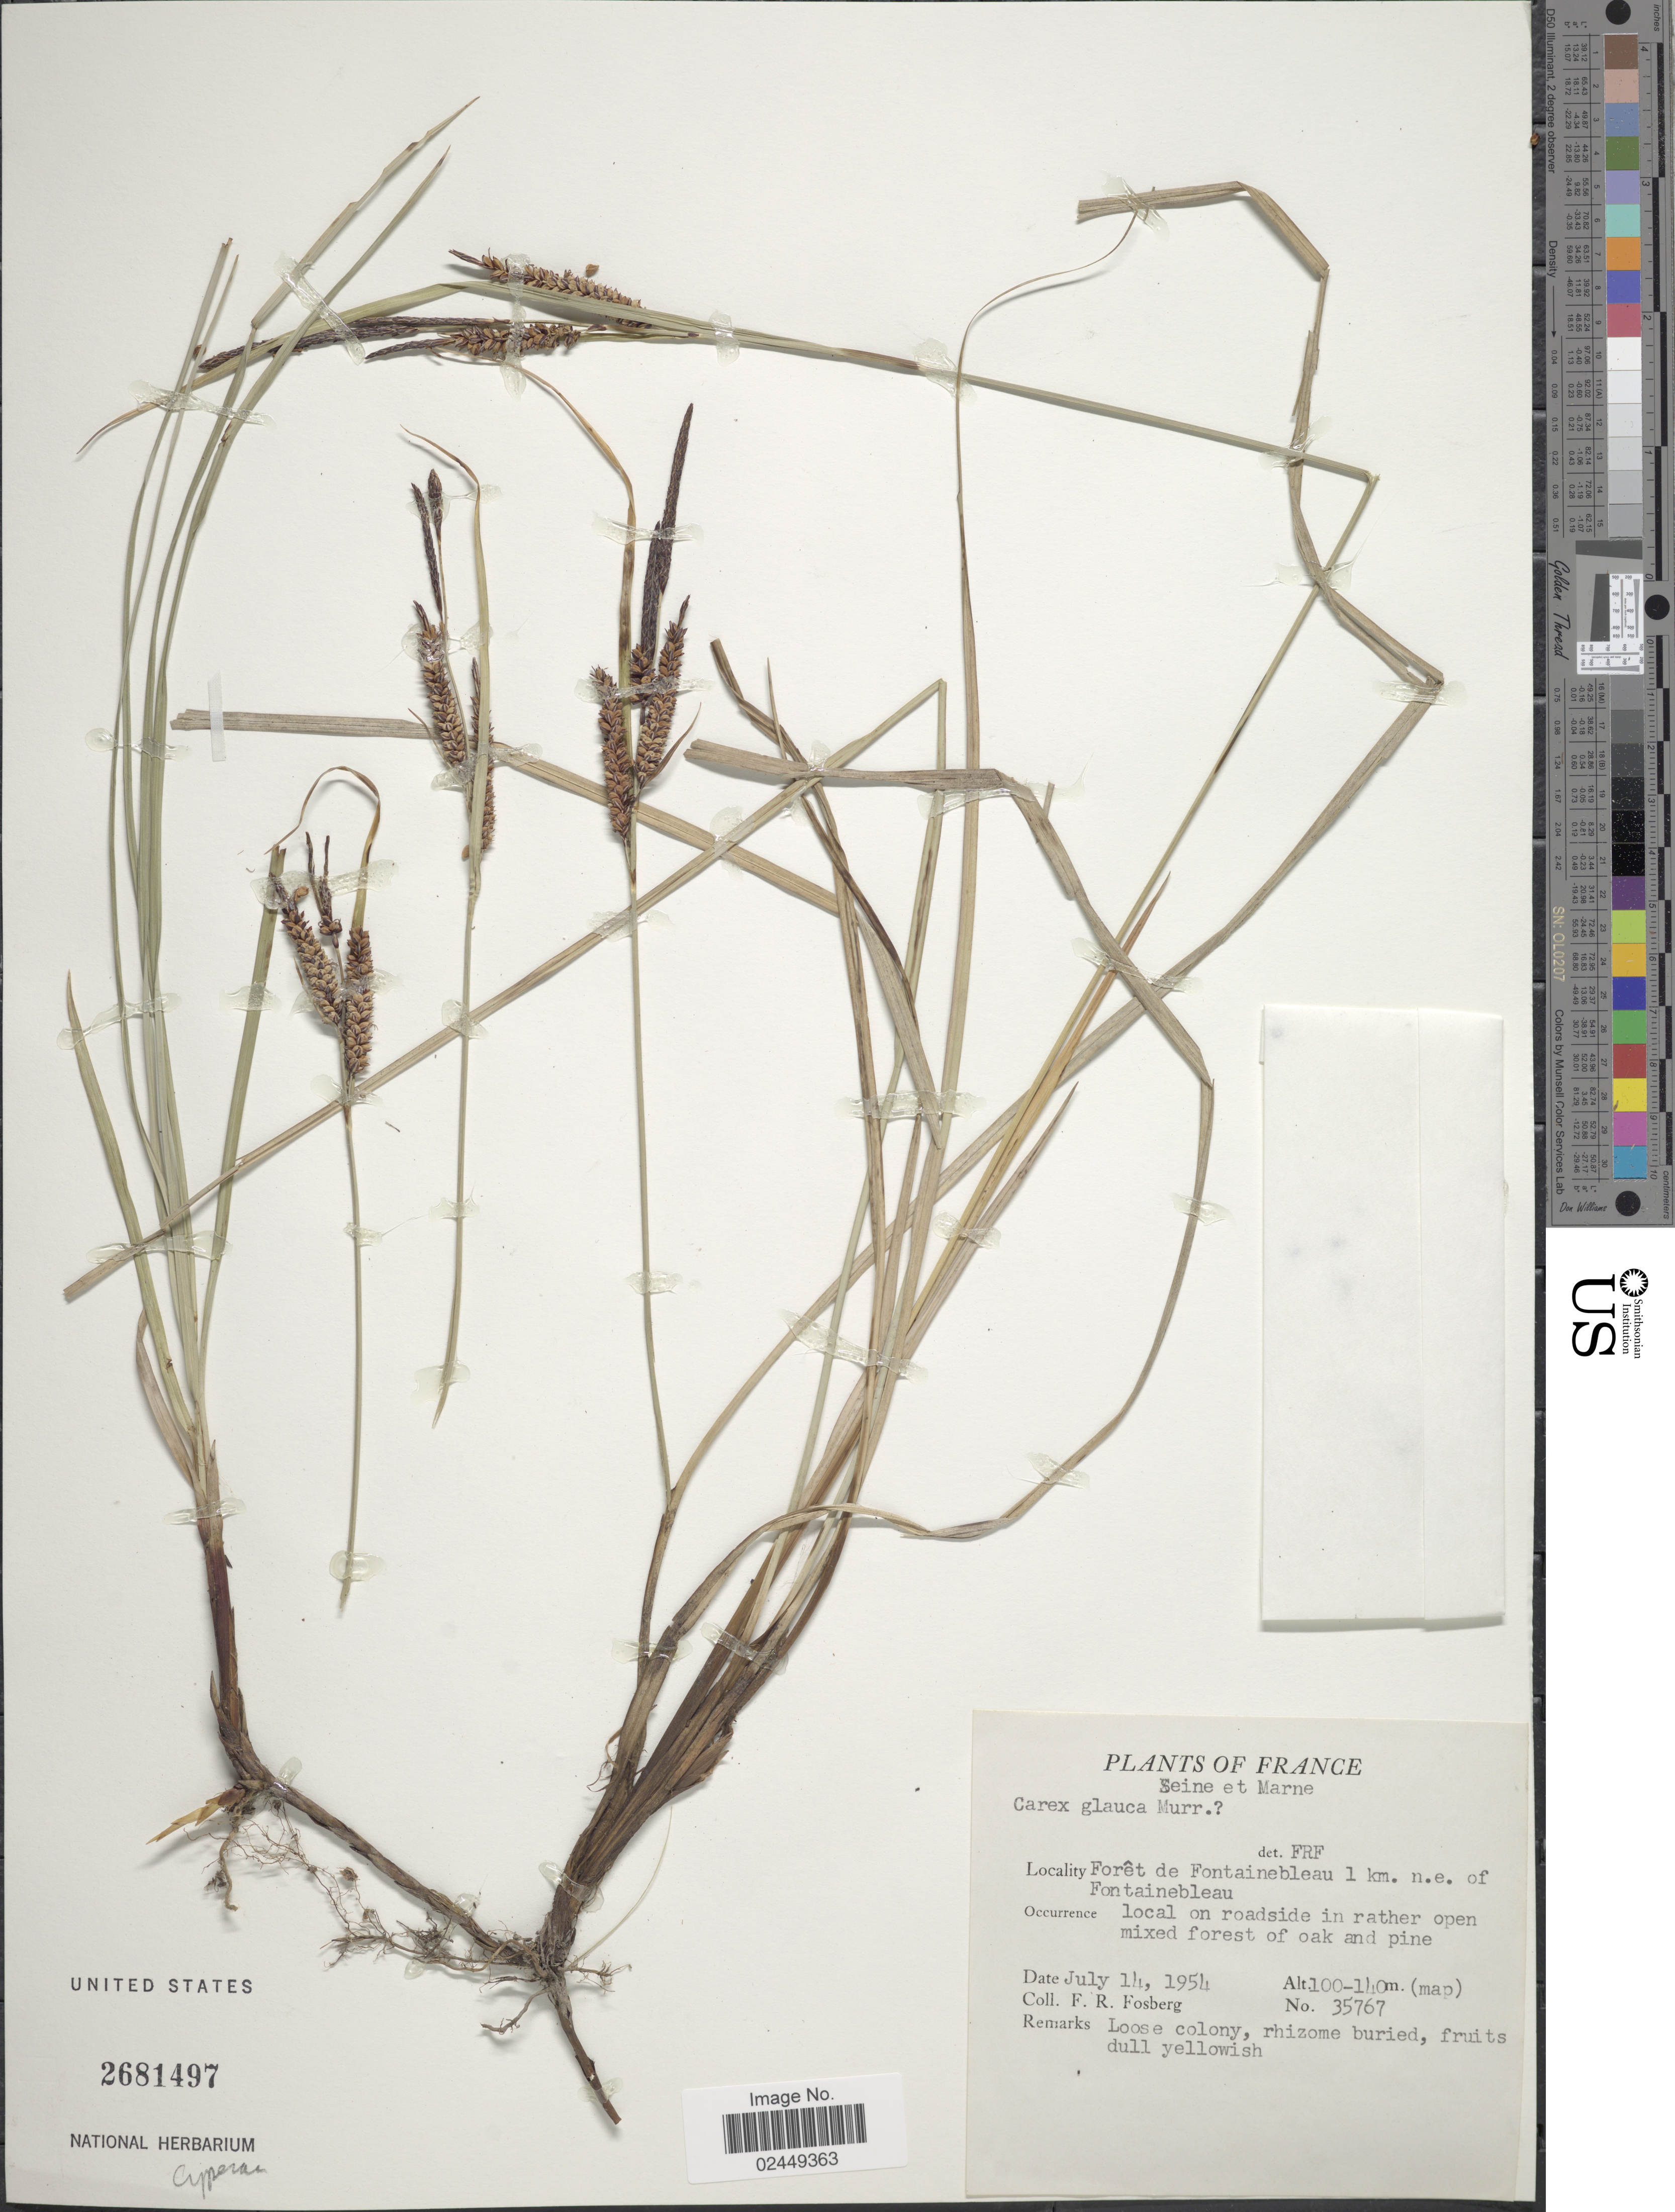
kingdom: Plantae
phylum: Tracheophyta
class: Liliopsida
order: Poales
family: Cyperaceae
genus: Carex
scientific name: Carex flacca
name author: Schreb.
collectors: F. R. Fosberg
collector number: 35767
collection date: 1954-07-14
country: France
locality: Seine et Marne, Foret de Fontainebleau 1 km. n.e. of Fontainebleau, local on roadside in rather open mixed forest oak and pine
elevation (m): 100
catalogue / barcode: US 2681497